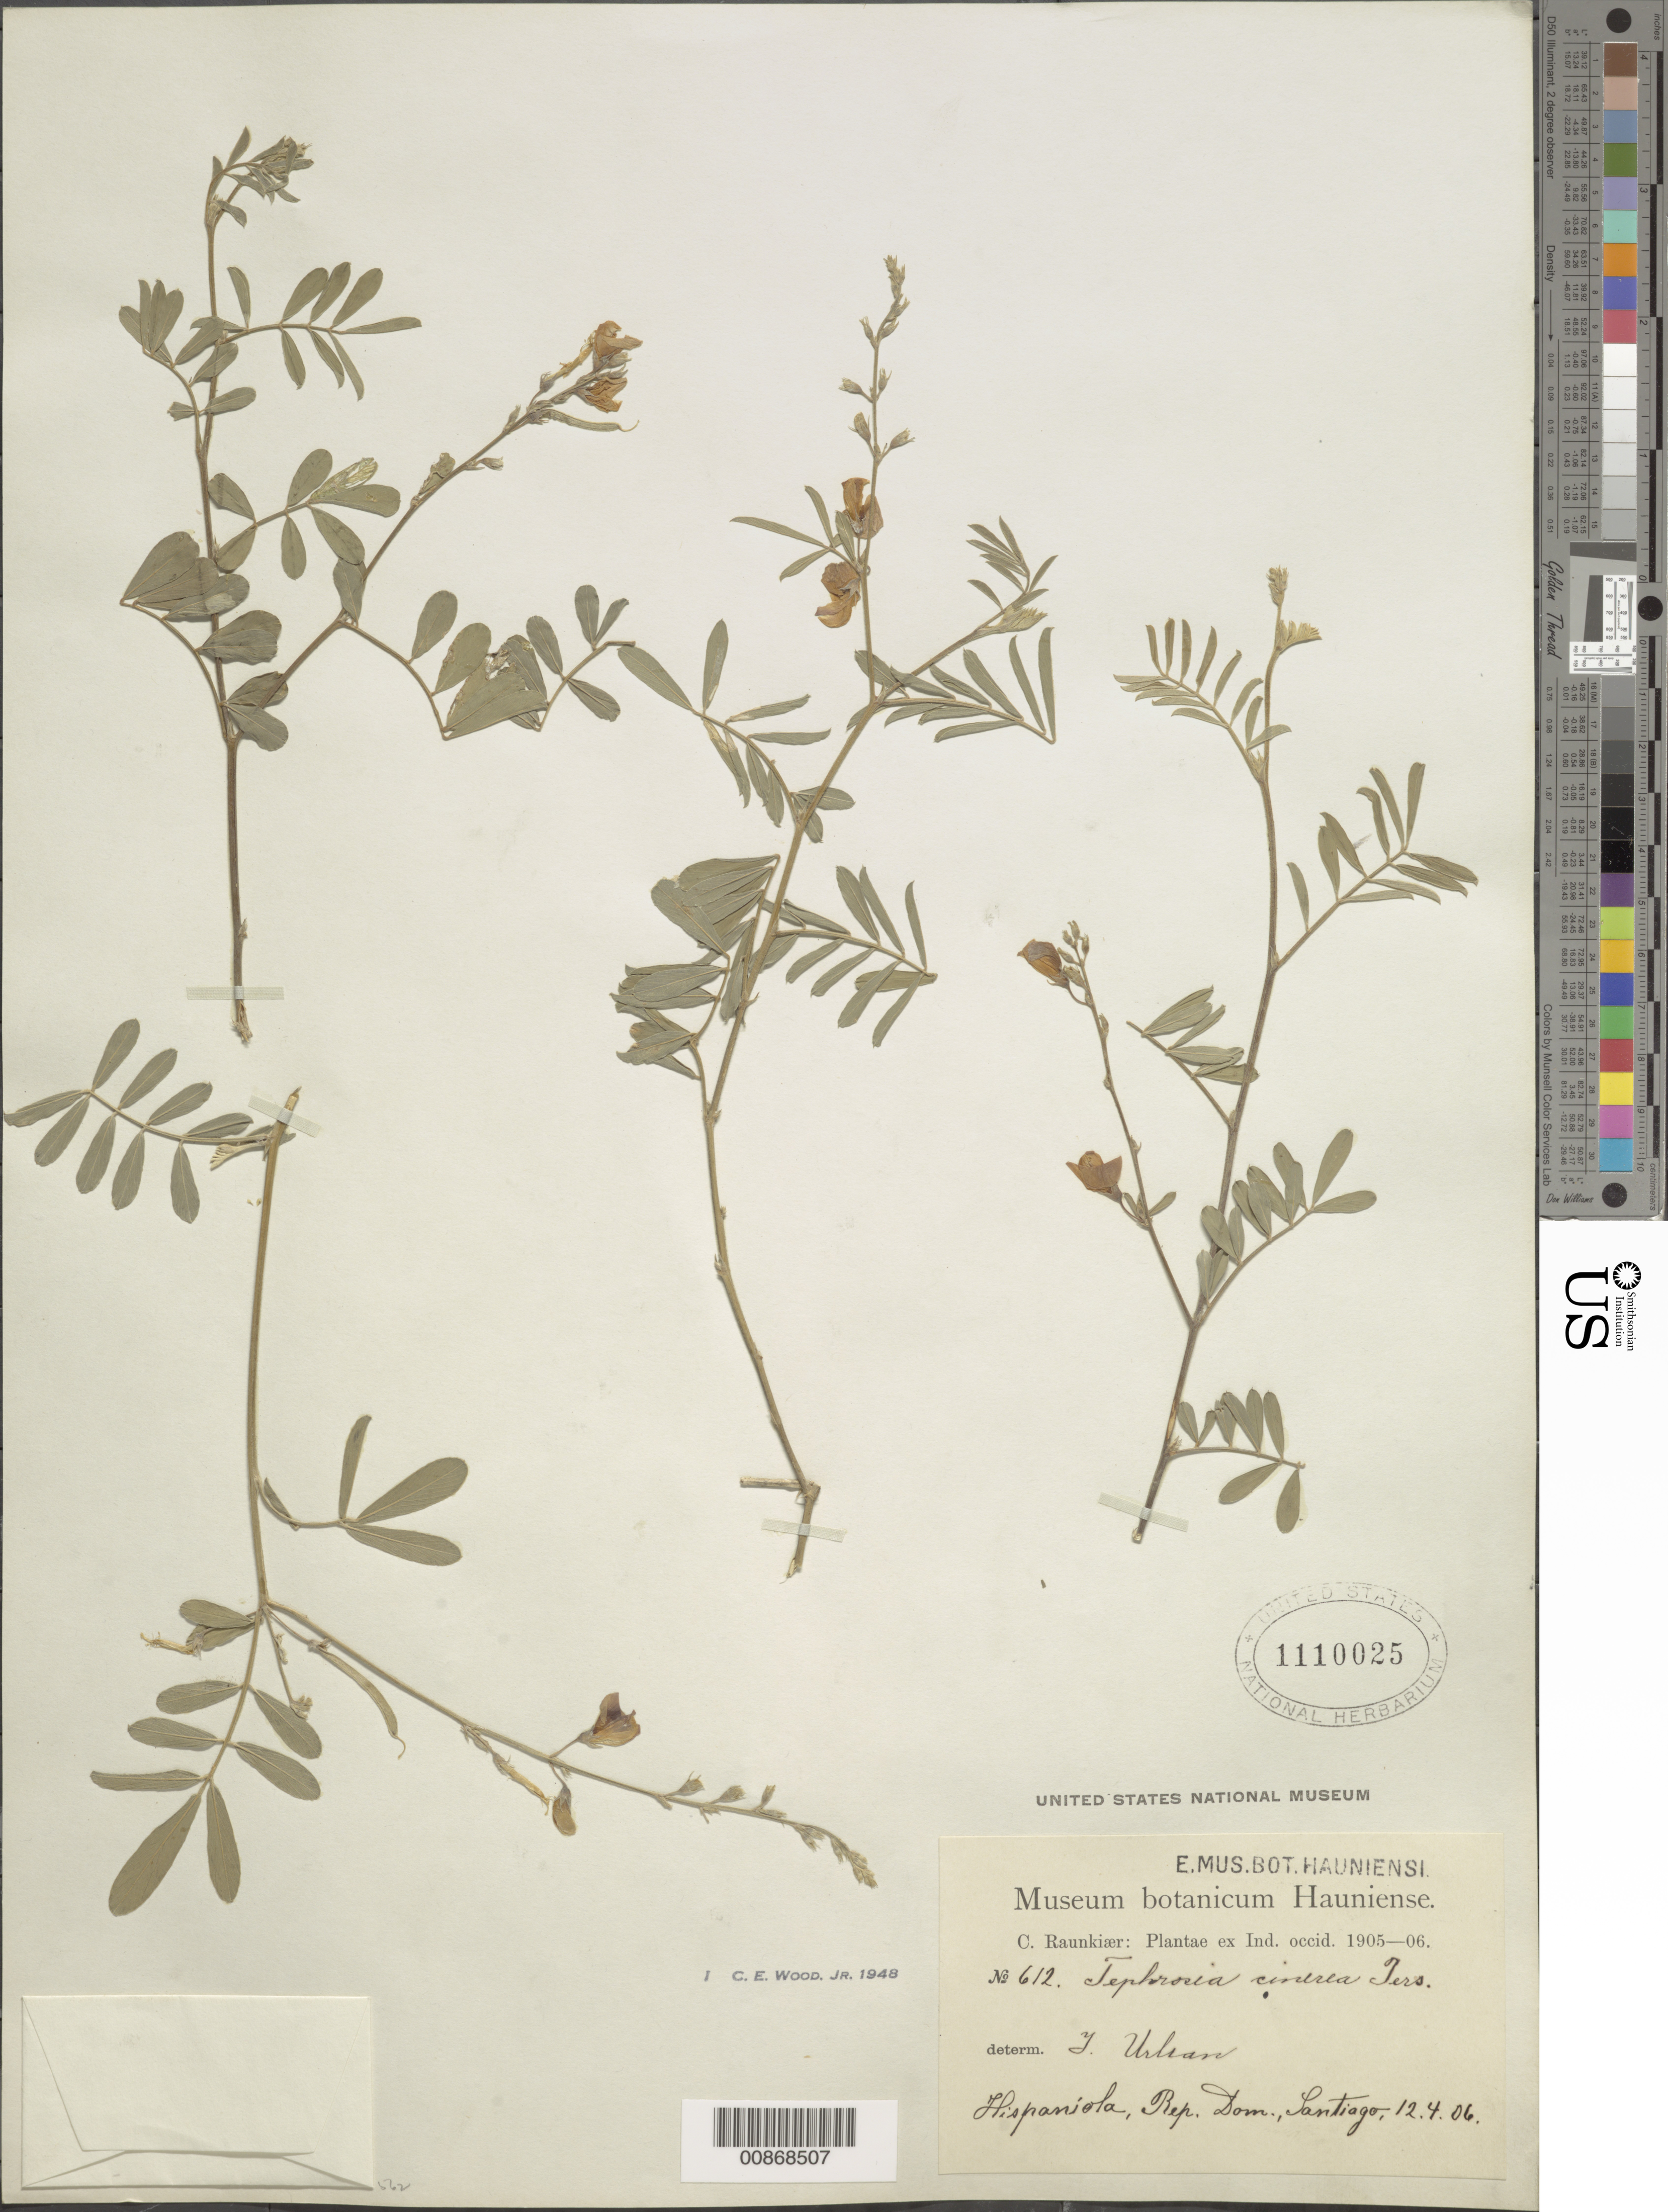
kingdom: Plantae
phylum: Tracheophyta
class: Magnoliopsida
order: Fabales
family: Fabaceae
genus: Tephrosia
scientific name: Tephrosia cinerea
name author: (L.) Pers.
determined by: Wood, C. E., Jr.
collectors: C. C. Raunkiaer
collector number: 612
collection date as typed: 12 Apr 1906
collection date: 1906-04-12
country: Dominican Republic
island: Hispaniola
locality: Santiago.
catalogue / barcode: US 1110025